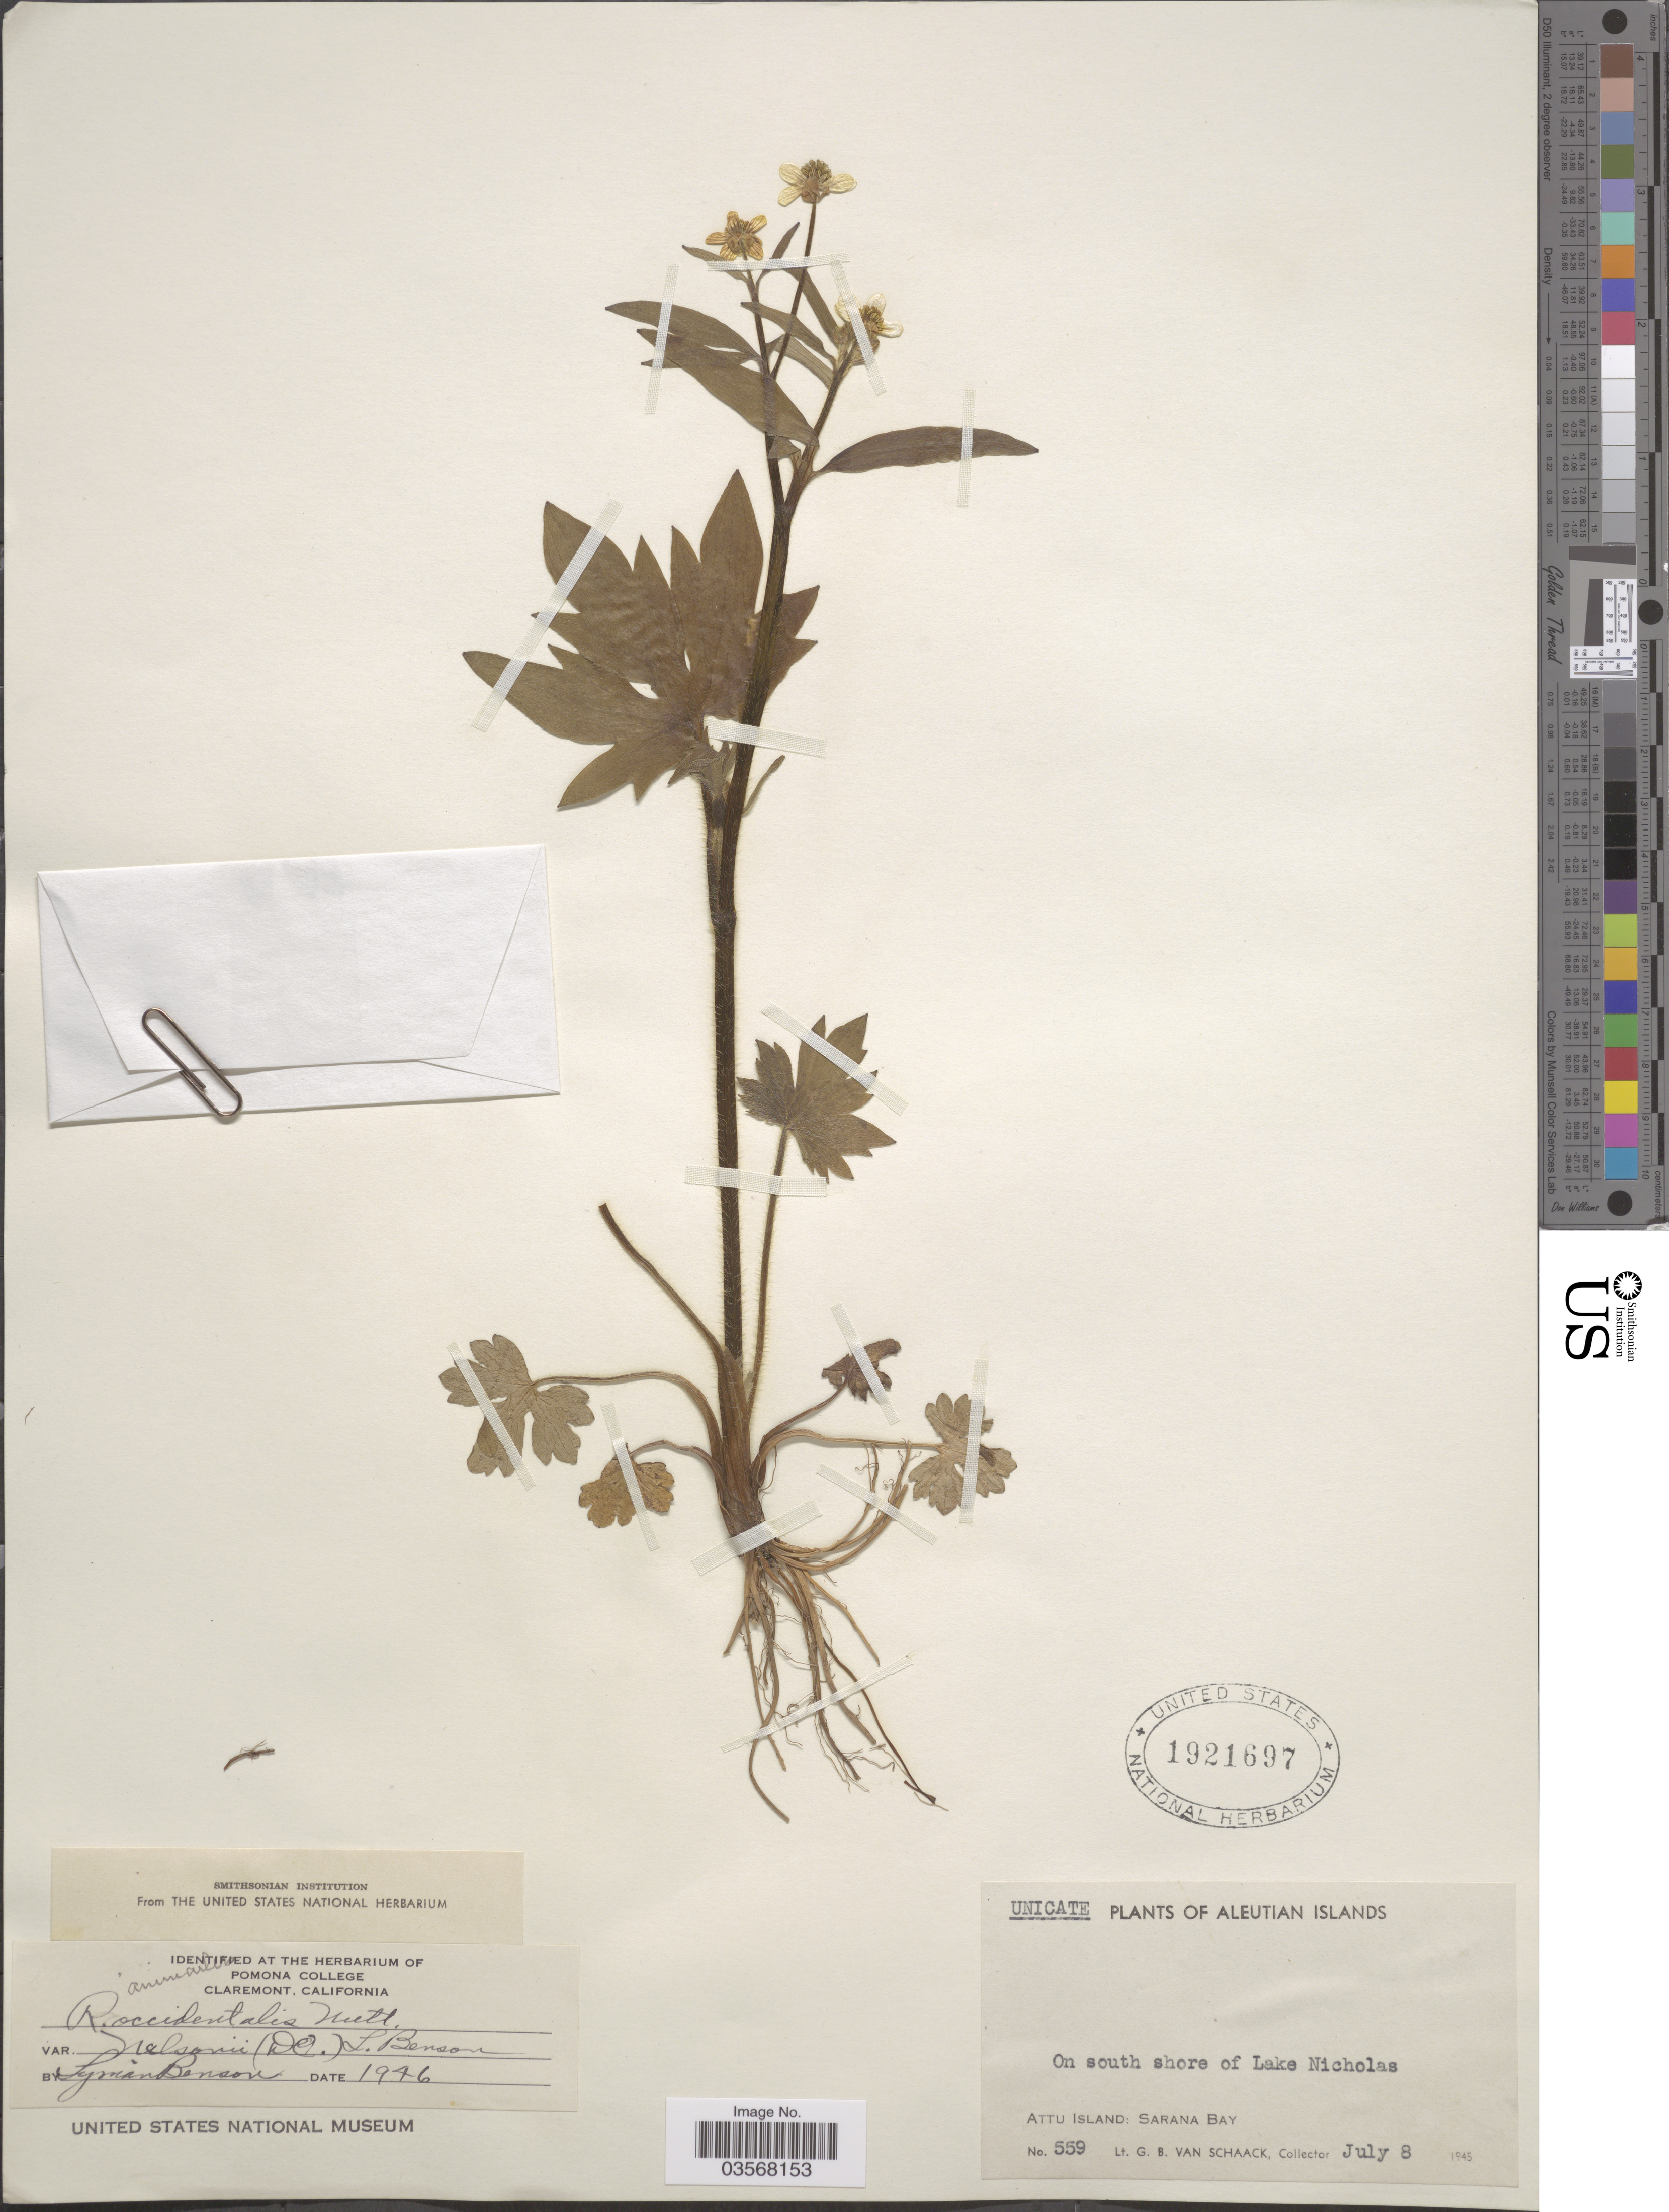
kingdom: Plantae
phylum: Tracheophyta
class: Magnoliopsida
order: Ranunculales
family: Ranunculaceae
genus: Ranunculus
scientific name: Ranunculus occidentalis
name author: Nutt.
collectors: G. Van Schaack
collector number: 559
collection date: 1945-07-08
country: United States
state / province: Alaska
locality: Aleutian Islands. On south shore of Lake Nicholas. Attu Island: Sarana Bay.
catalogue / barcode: US 1921697